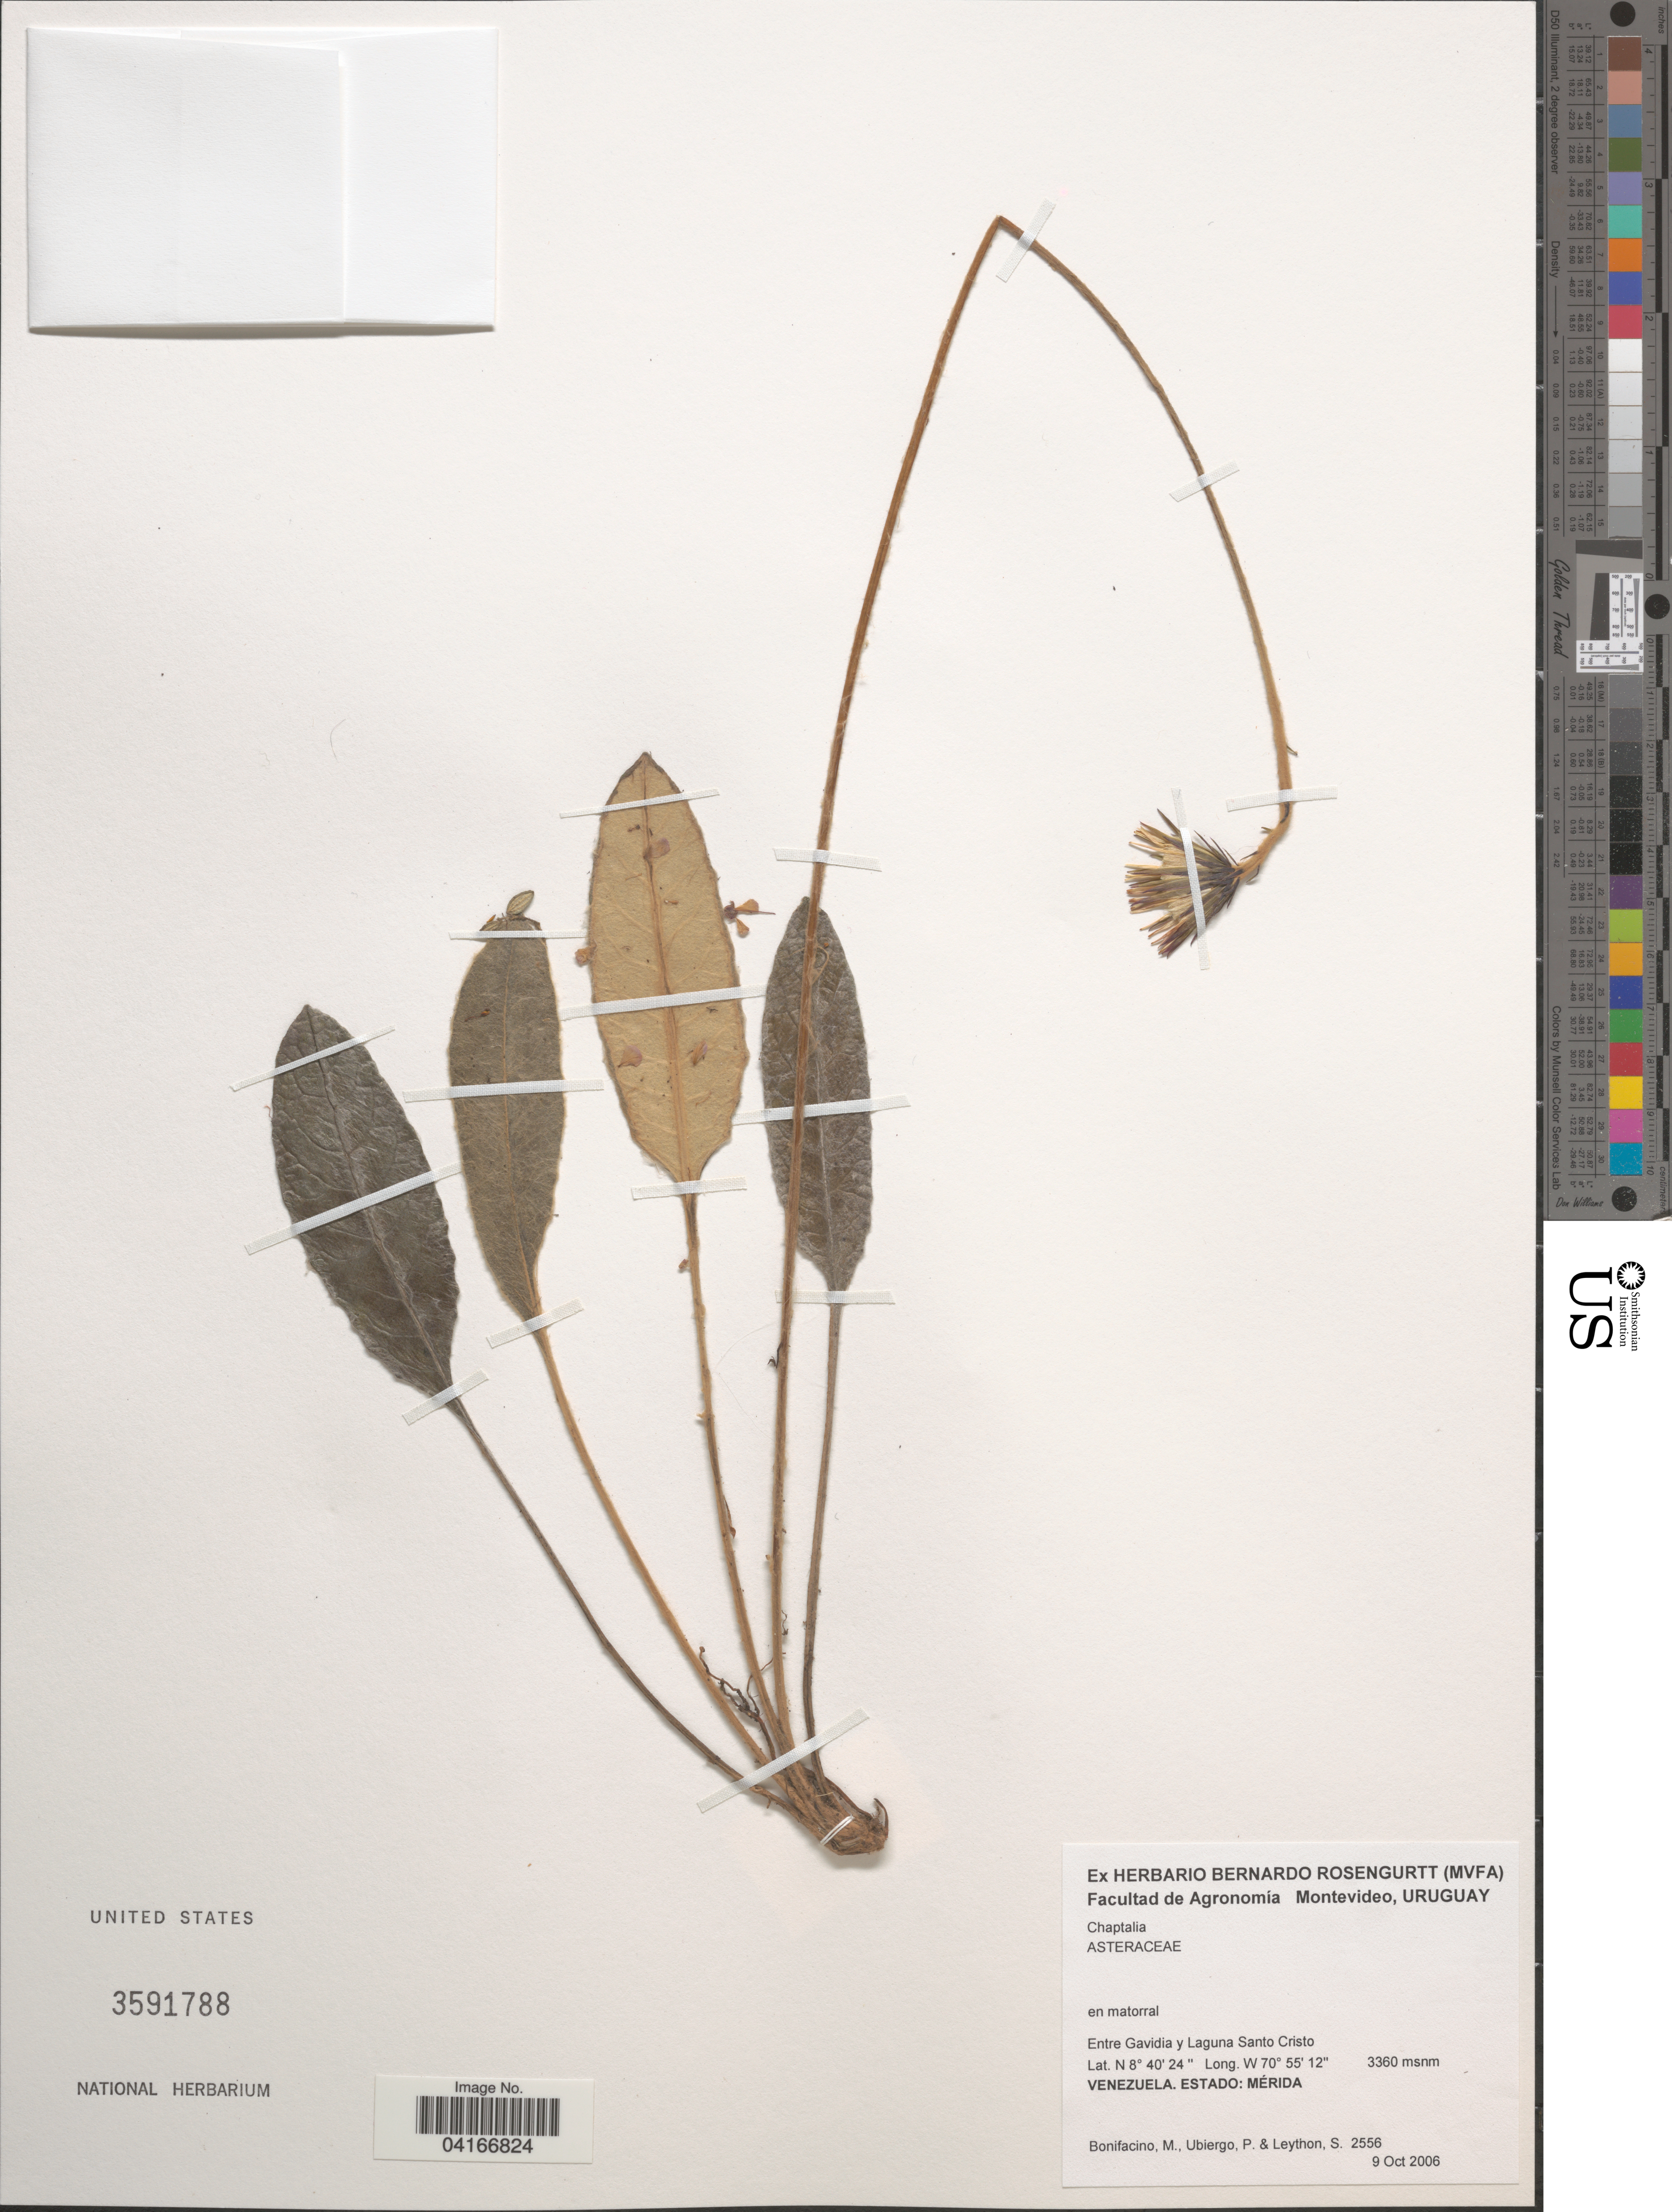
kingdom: Plantae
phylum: Tracheophyta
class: Magnoliopsida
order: Asterales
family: Asteraceae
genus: Chaptalia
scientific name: Chaptalia sp.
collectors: M. Bonifacino, P. Ubiergo & S. Leython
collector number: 2556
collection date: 2006-10-09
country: Venezuela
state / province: Merida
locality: Entre Gavidia y Laguna Santo Cristo.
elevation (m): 3360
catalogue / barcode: US 3591788